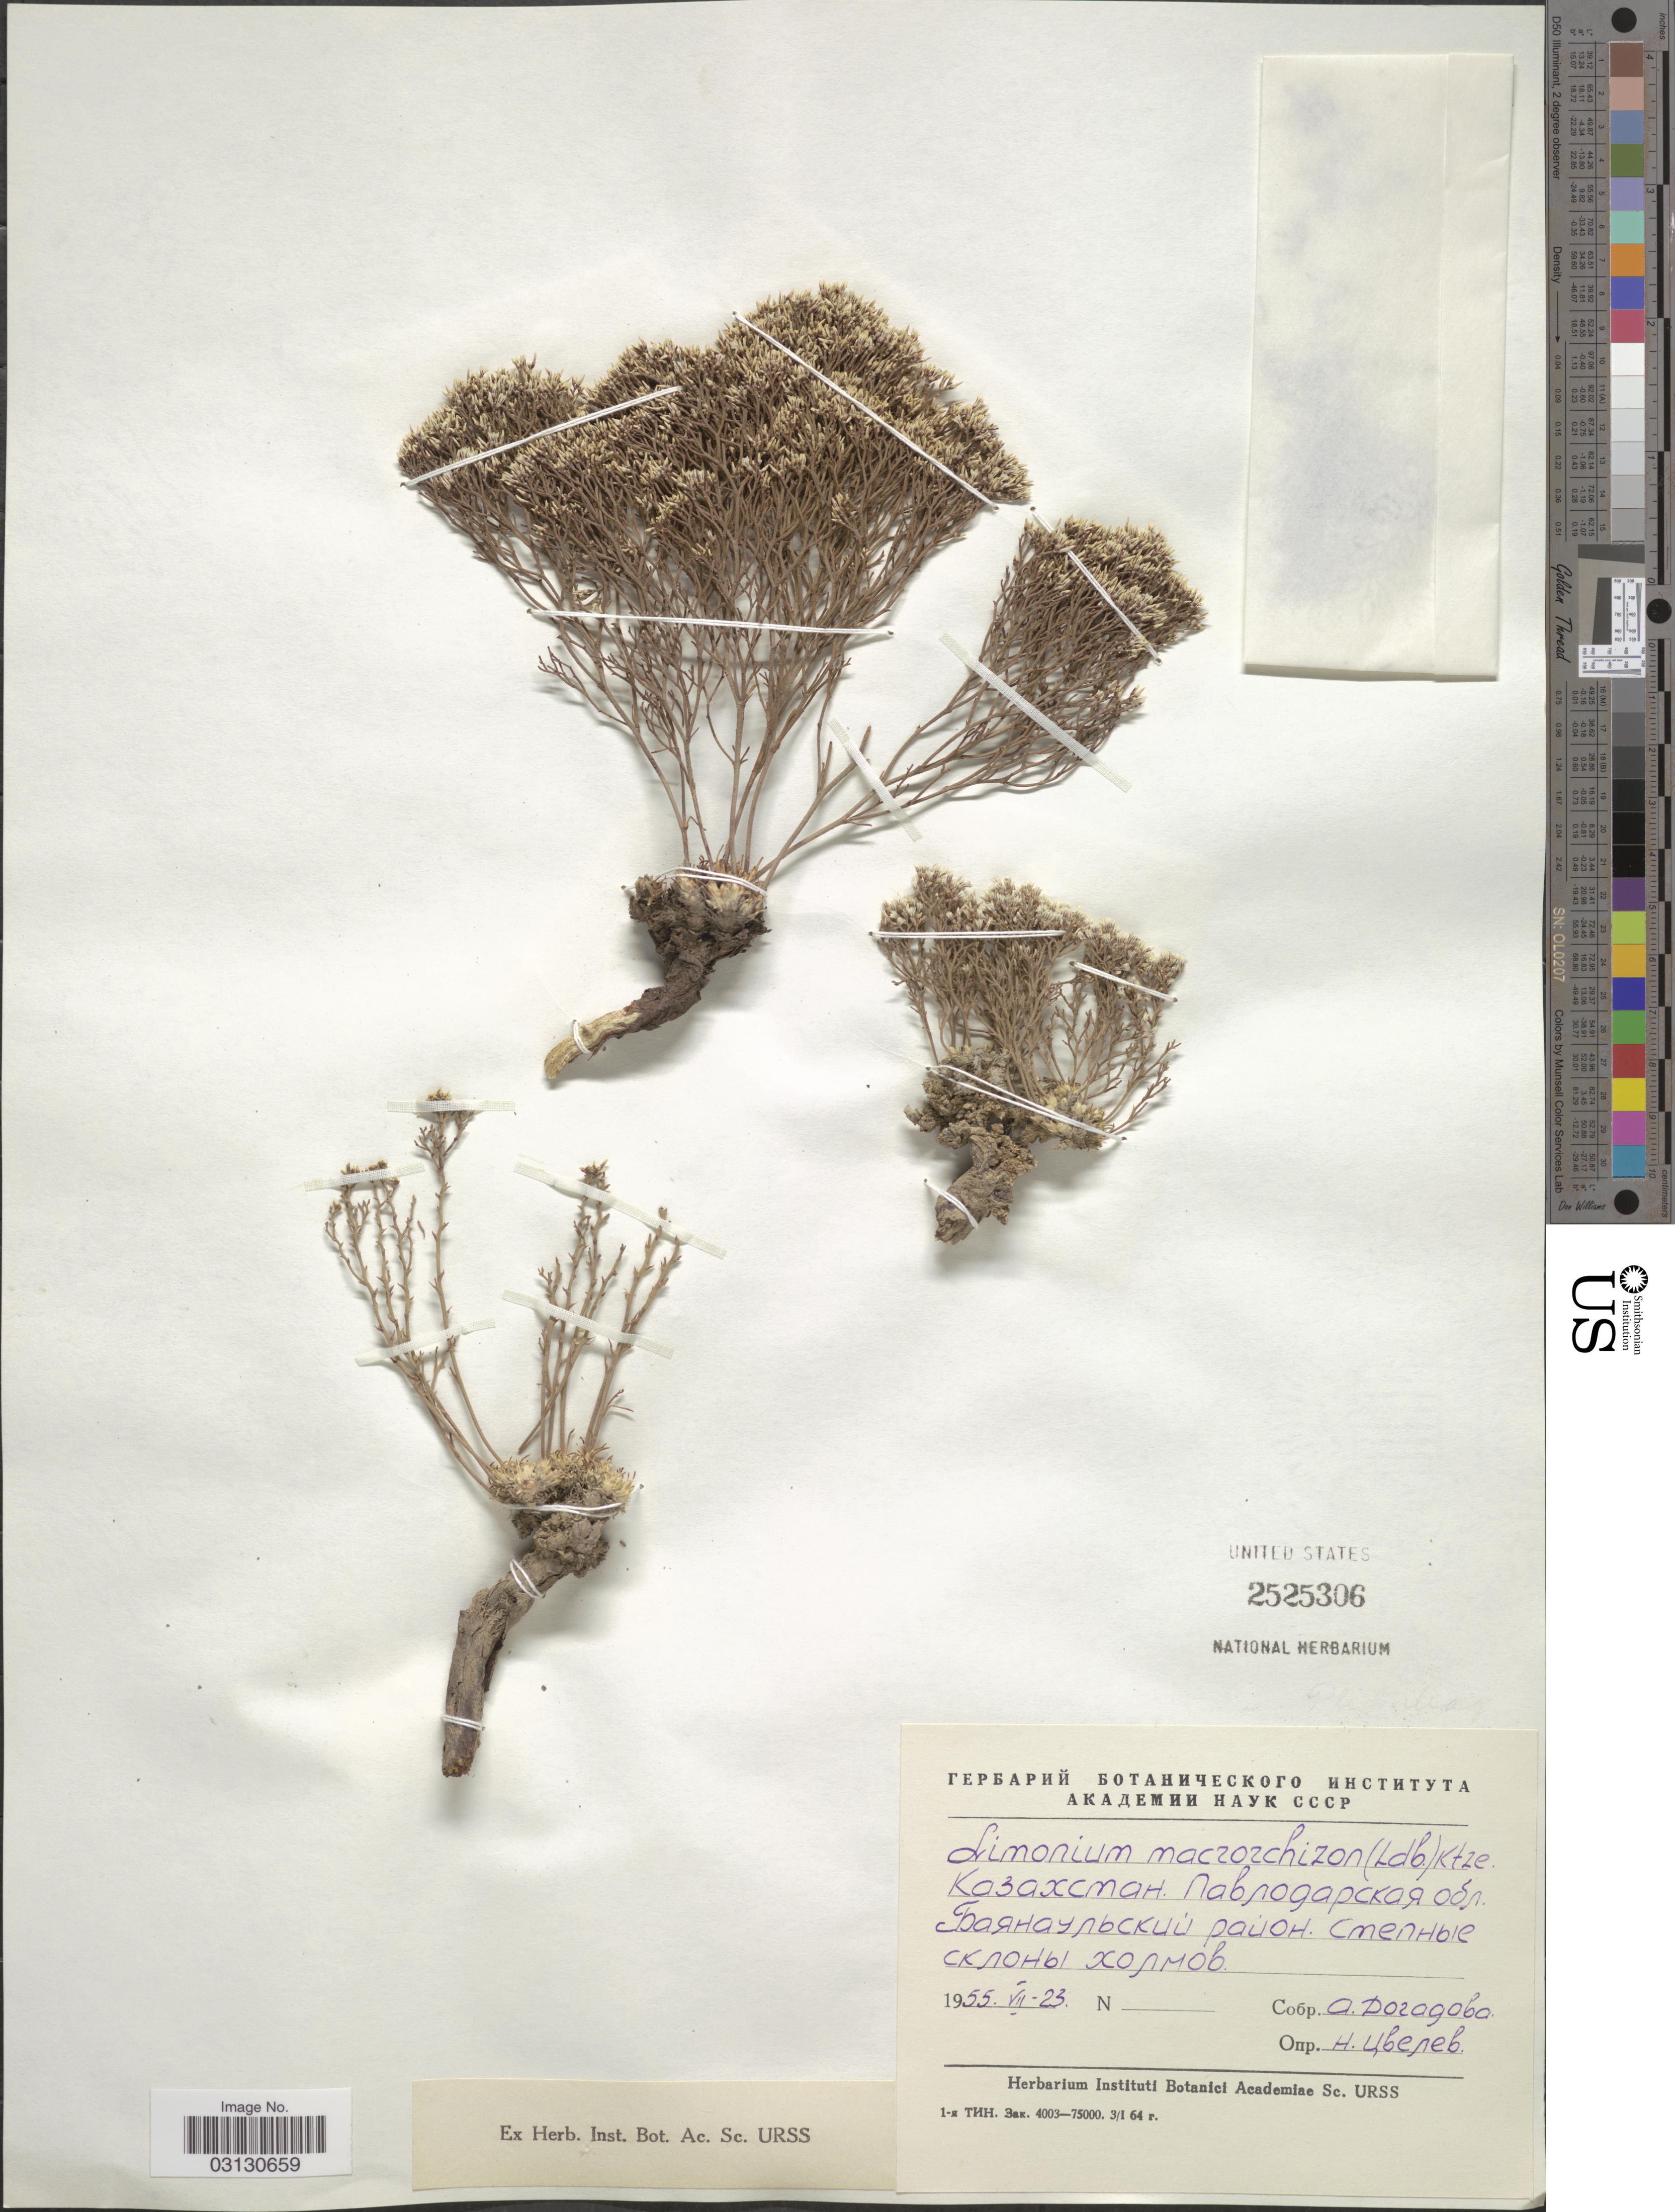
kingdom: Plantae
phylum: Tracheophyta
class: Magnoliopsida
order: Caryophyllales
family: Plumbaginaceae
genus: Limonium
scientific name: Limonium macrorhizon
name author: Kuntze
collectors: A. Dogadova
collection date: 1955-08-23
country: Kazakhstan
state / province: Paylodar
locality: Bayanauyl Audany.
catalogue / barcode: US 2525306